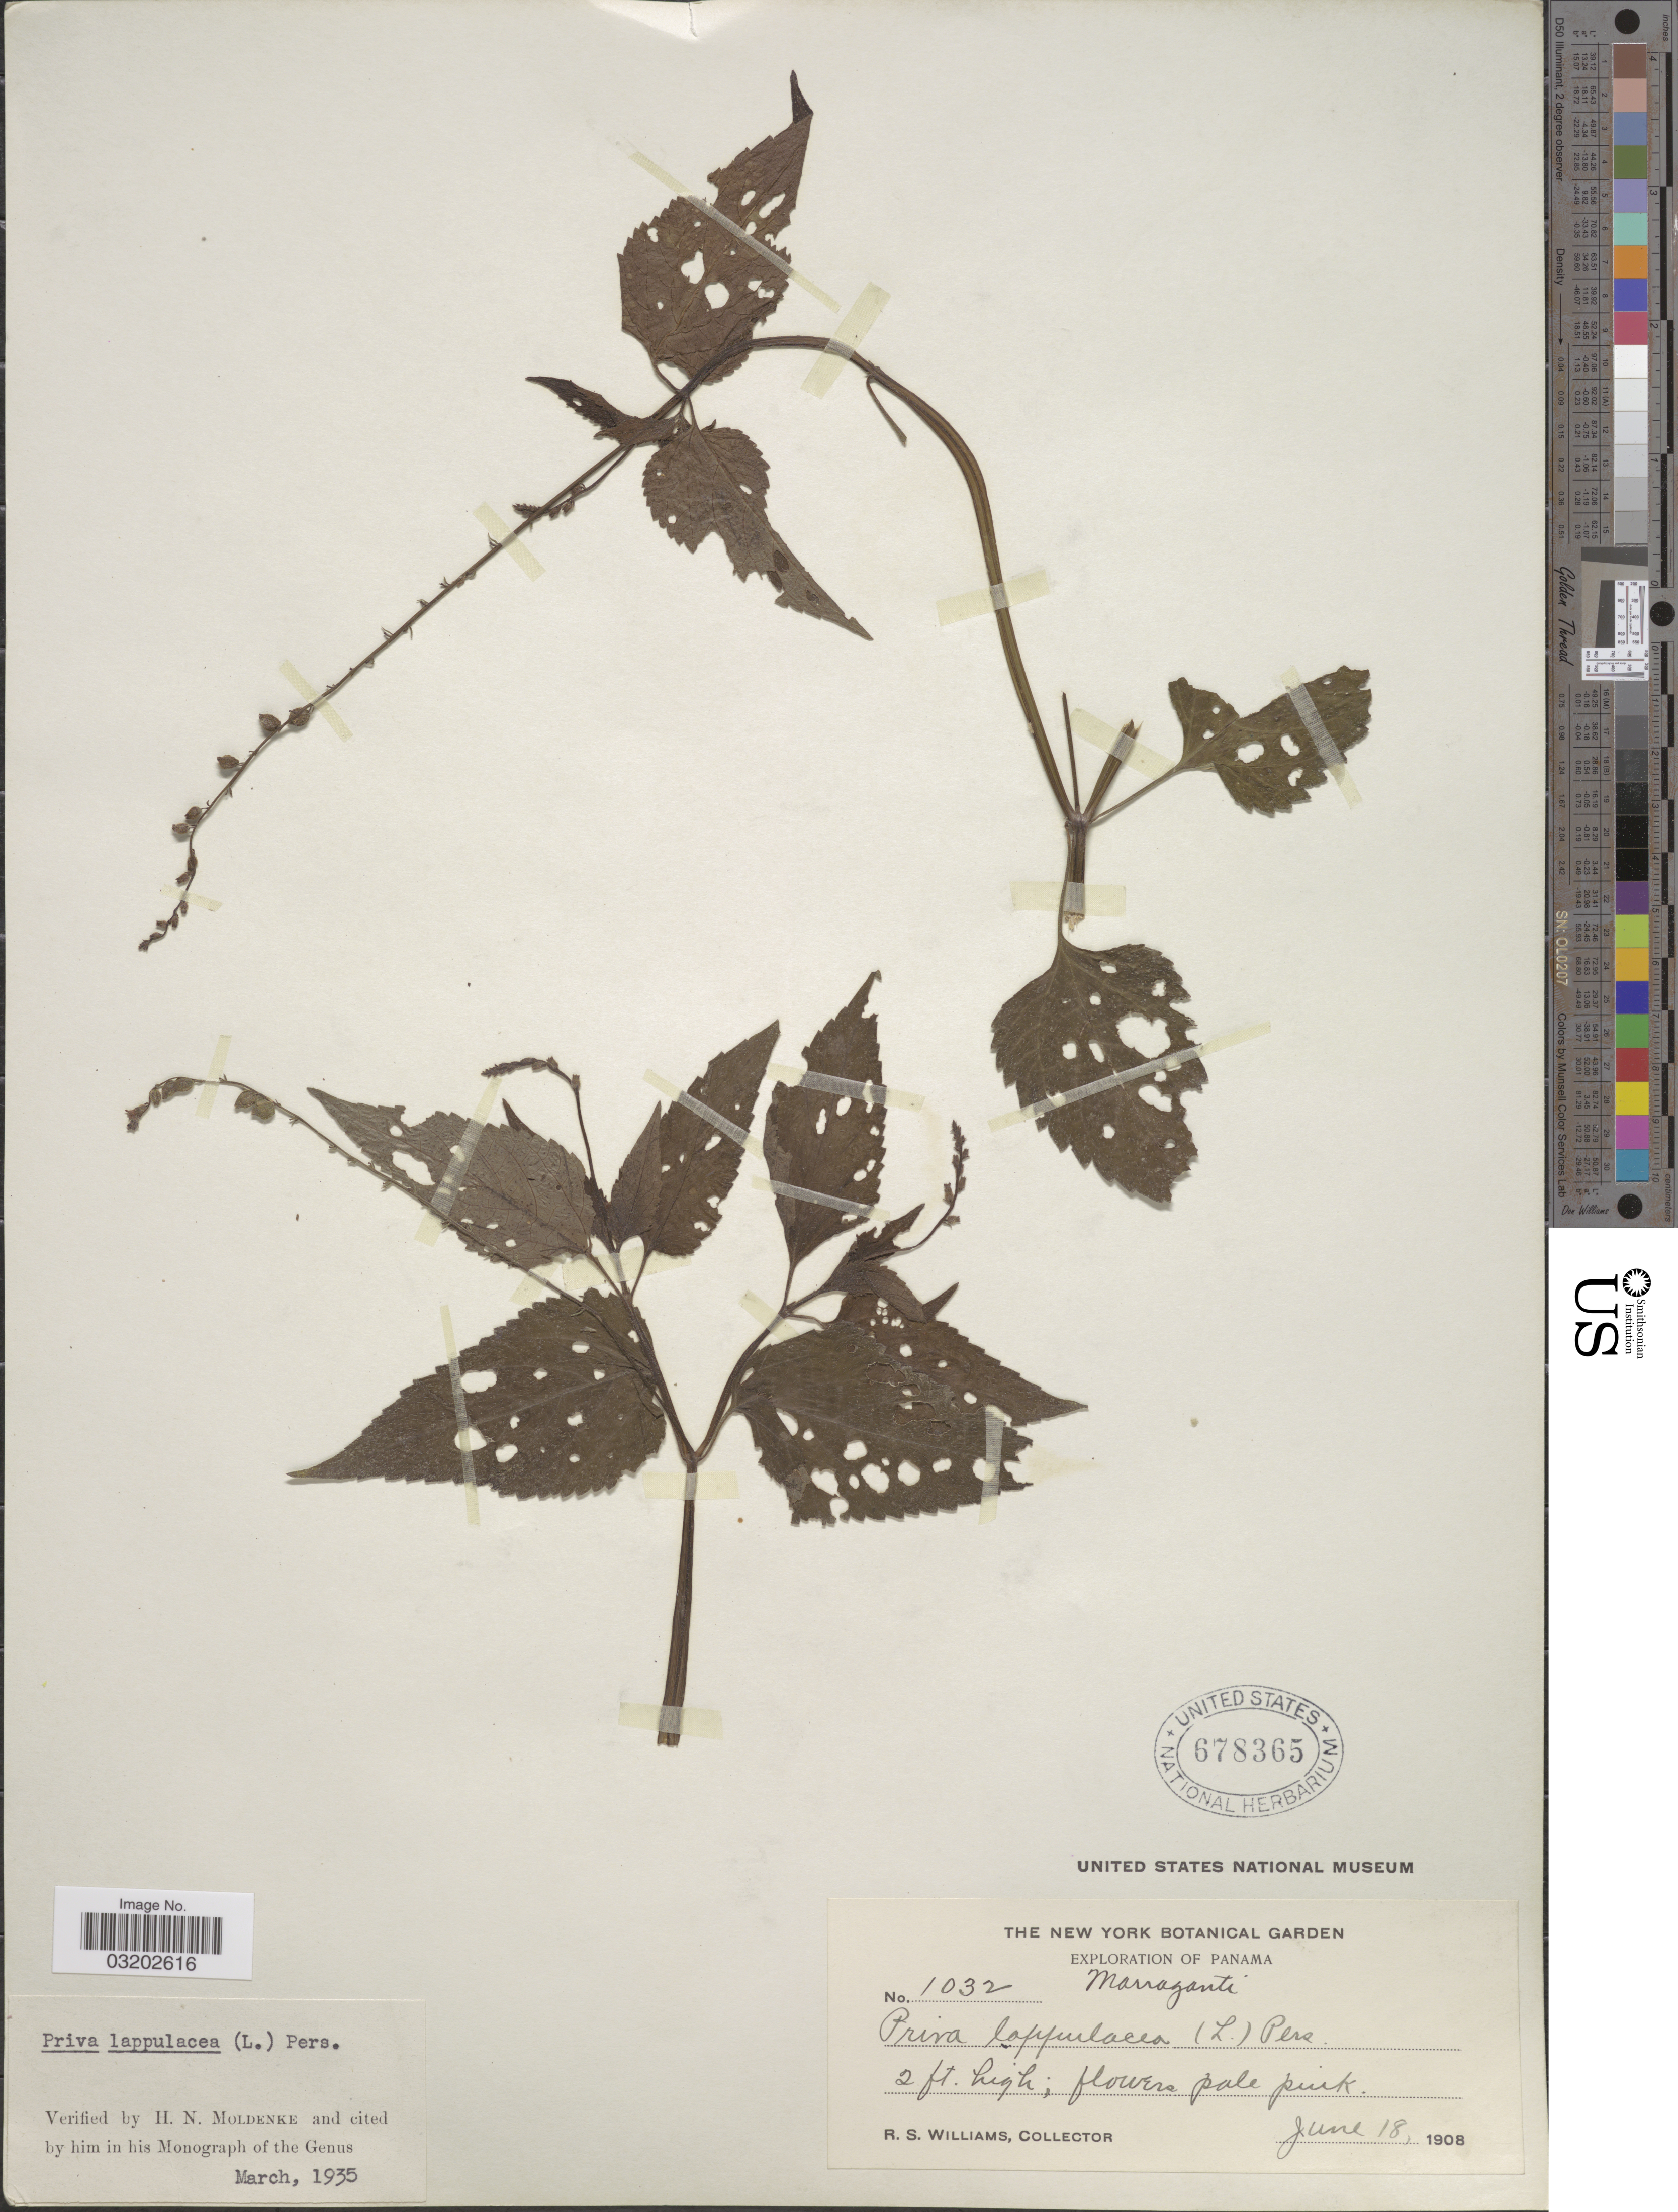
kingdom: Plantae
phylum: Tracheophyta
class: Magnoliopsida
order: Lamiales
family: Verbenaceae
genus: Priva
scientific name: Priva lappulacea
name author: (L.) Pers.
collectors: R. S. Williams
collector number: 1032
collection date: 1908-06-18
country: Panama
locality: Marraganti.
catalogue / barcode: US 678365